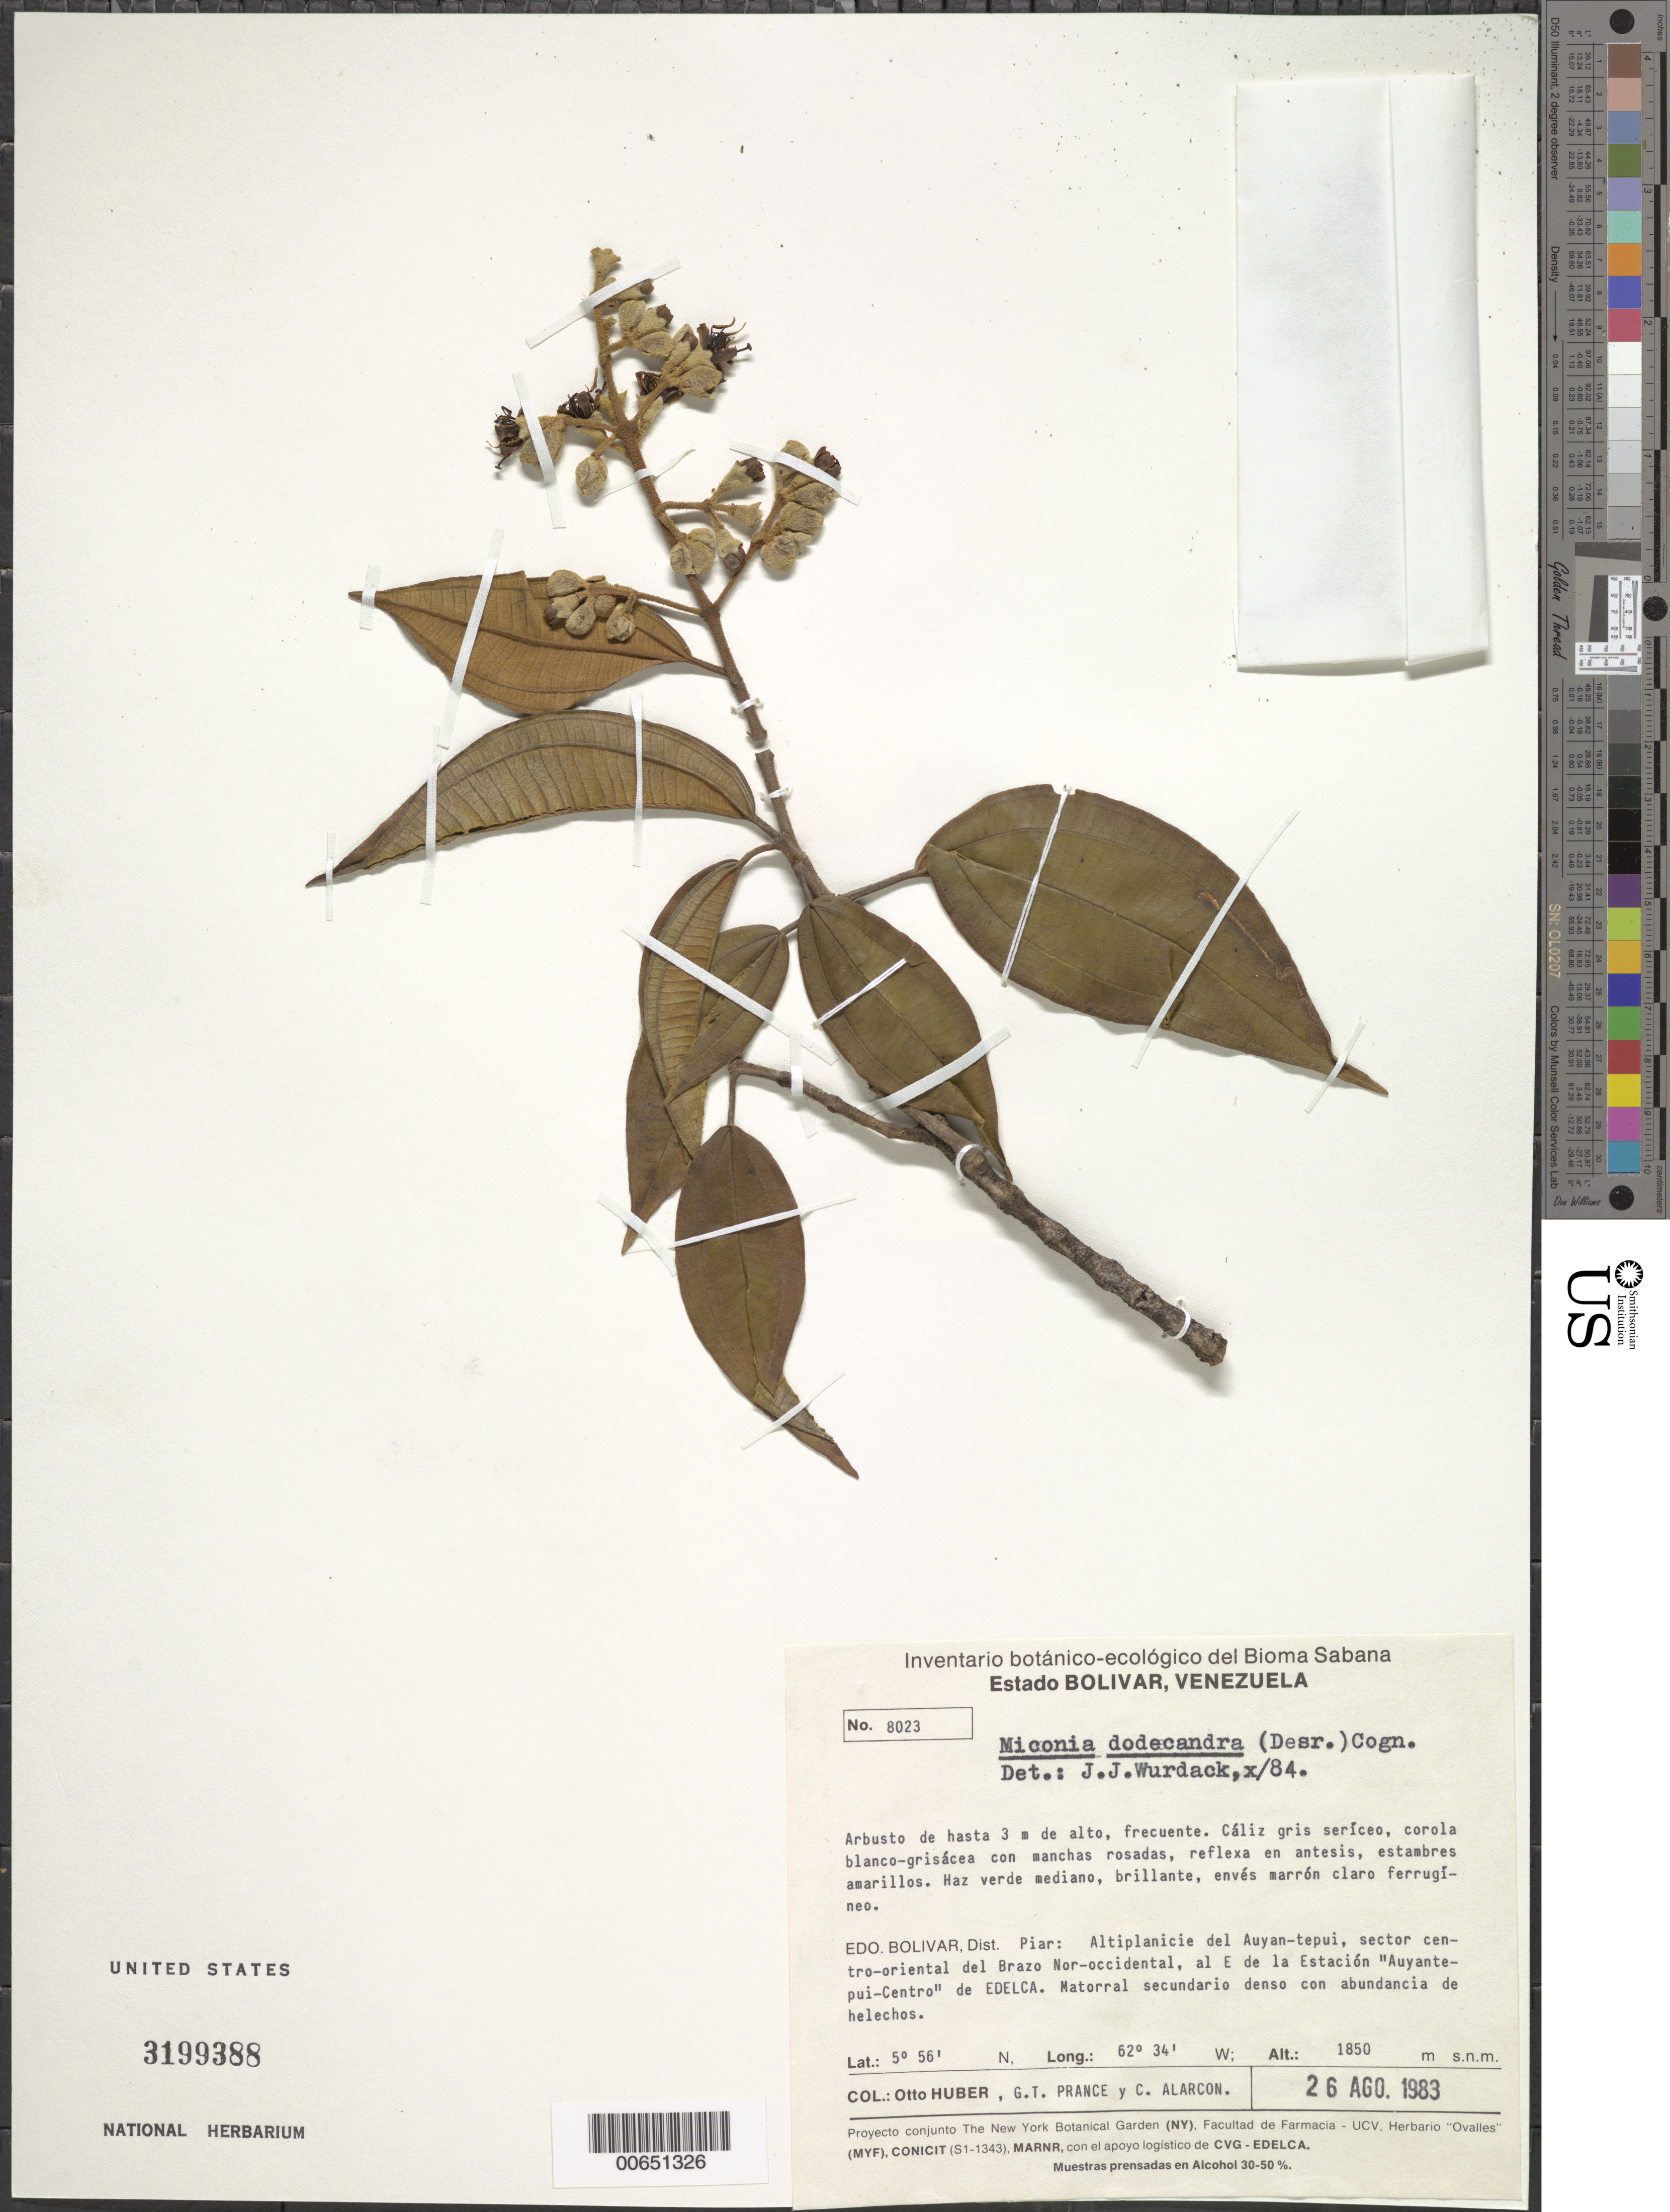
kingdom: Plantae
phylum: Tracheophyta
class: Magnoliopsida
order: Myrtales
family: Melastomataceae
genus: Miconia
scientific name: Miconia dodecandra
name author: Cogn.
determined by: Wurdack, John J., (US), US (UNITED STATES)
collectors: O. Huber, G. T. Prance & C. Alarcon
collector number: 8023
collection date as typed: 26-Aug-83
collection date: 1983-08-26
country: Venezuela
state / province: Bolívar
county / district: Piar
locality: Auyan-tepuí, sector centro-oriental del Brazo Nor-occidental, al E de la Estacion "Auyantepuí-Centro" de EDELCA.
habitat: Matorral secundario denso con abundancia de helechos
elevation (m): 1850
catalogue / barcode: US 3199388